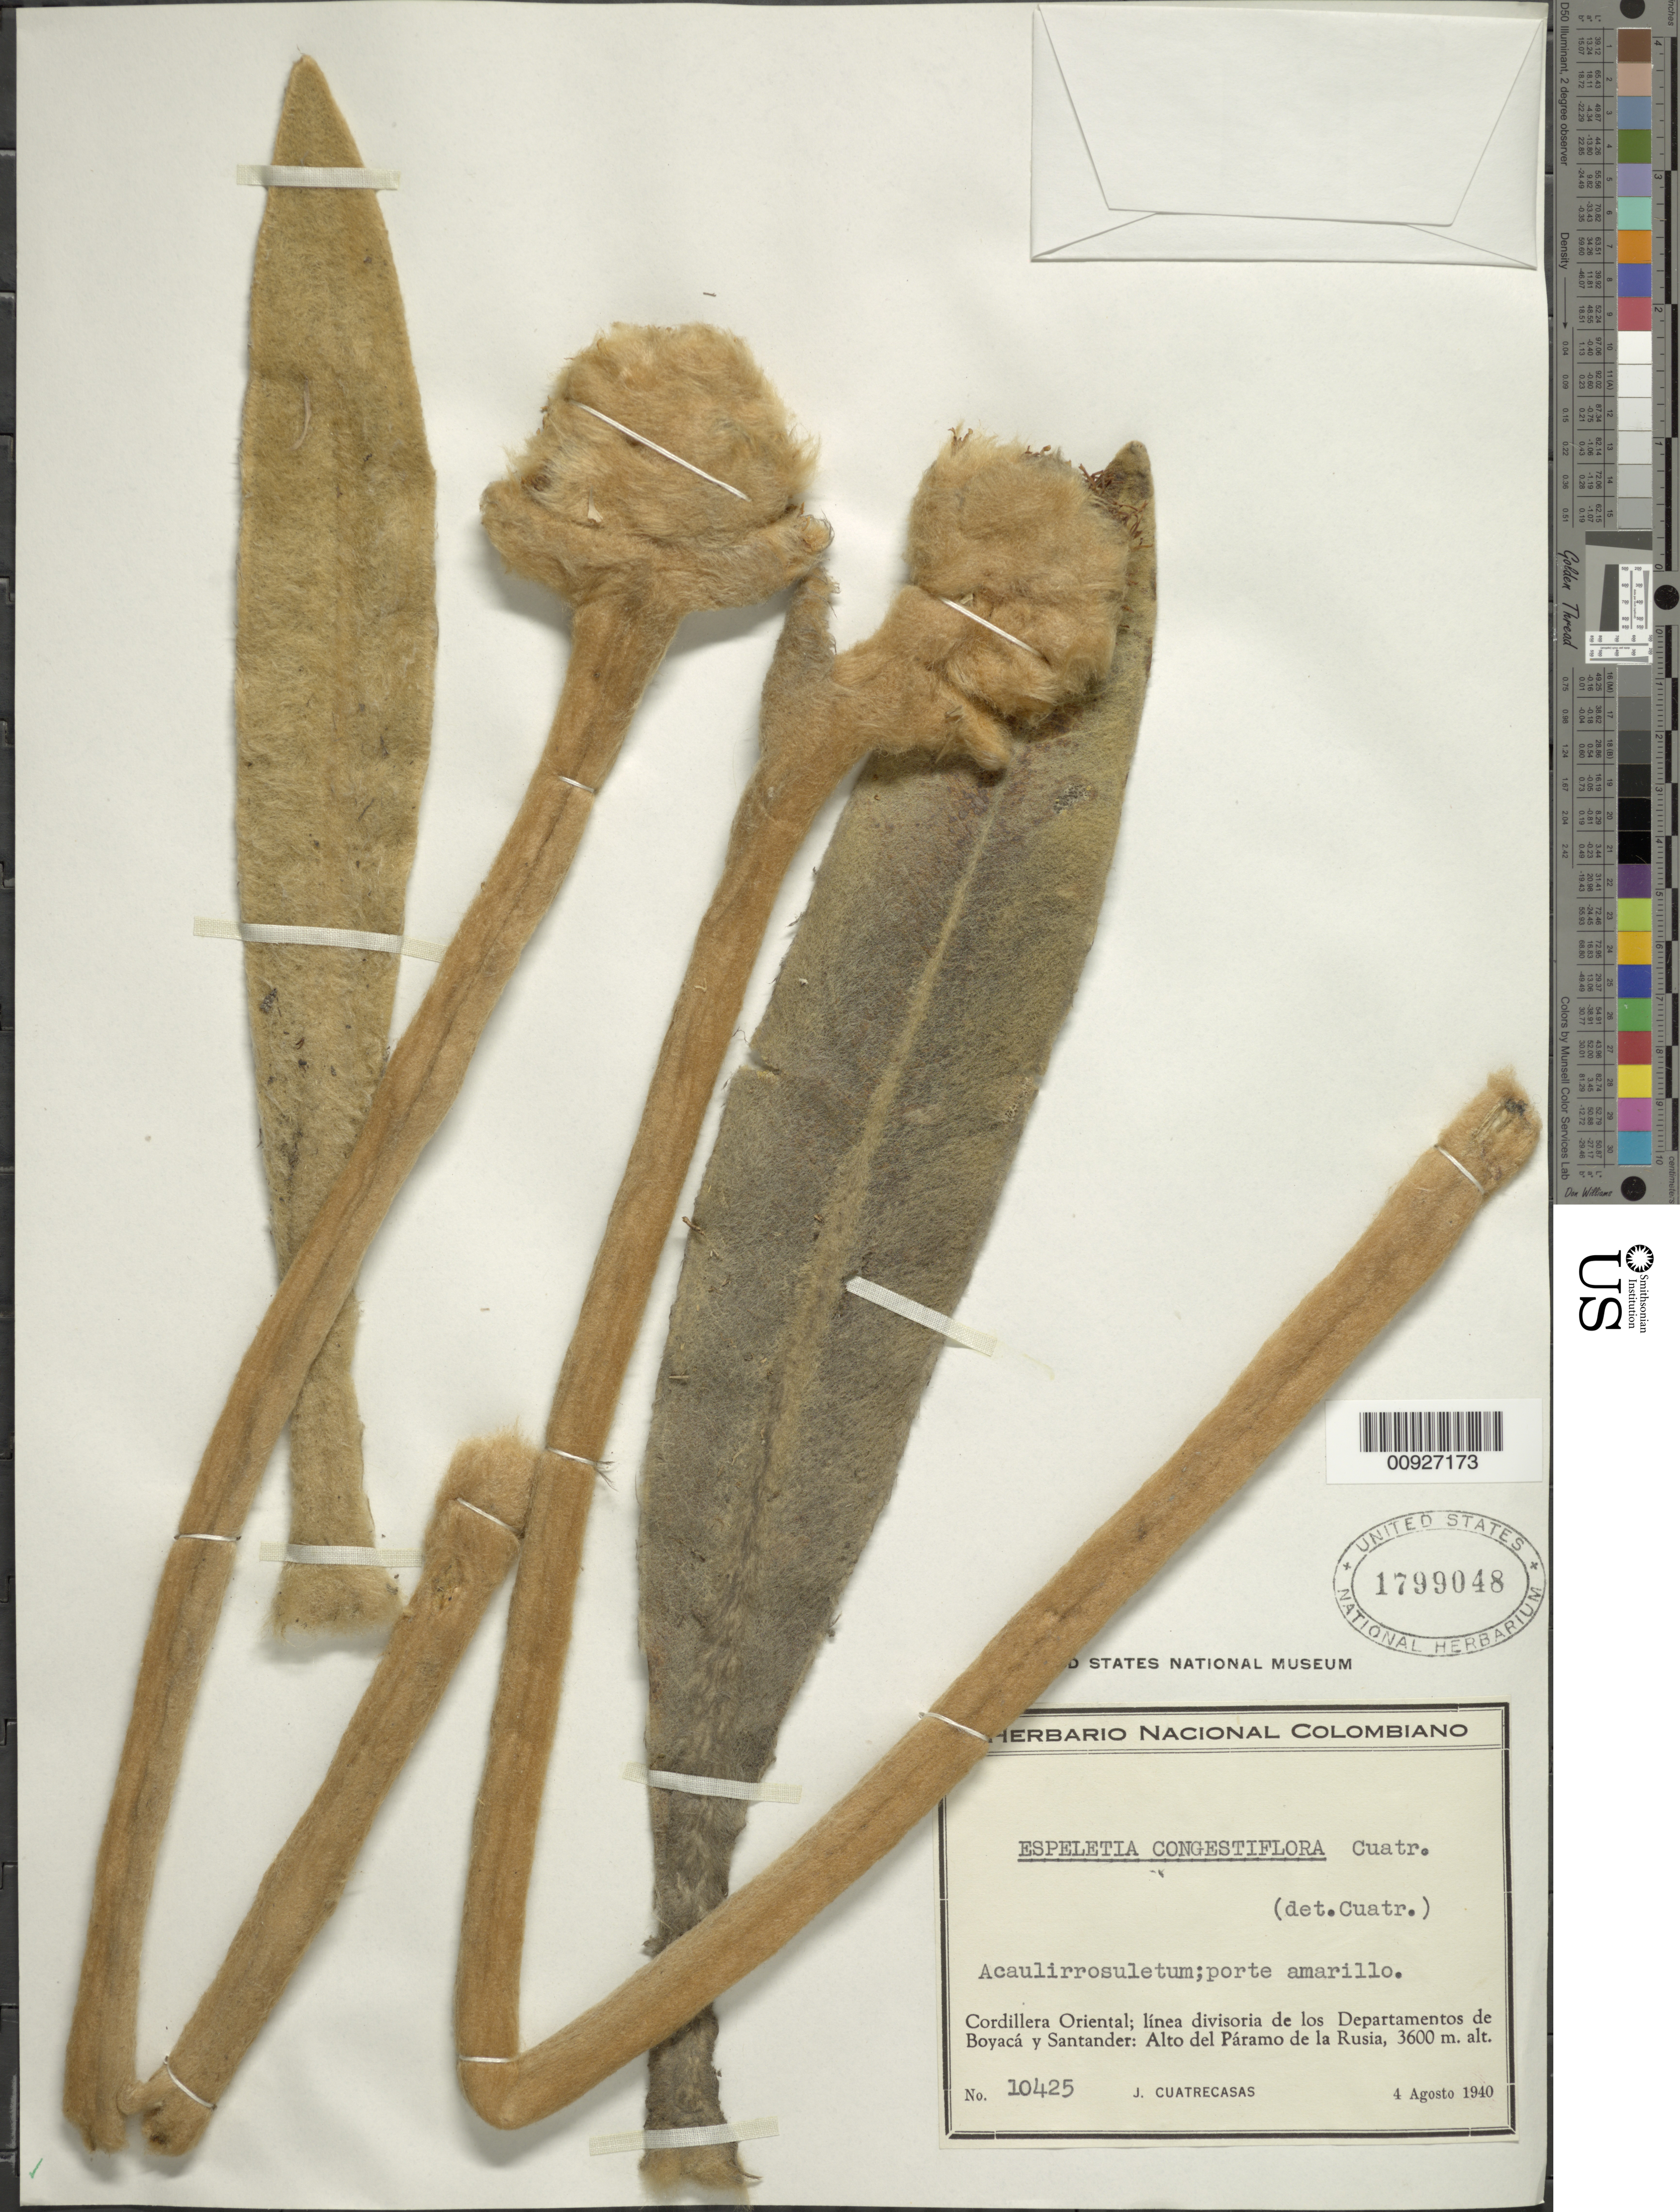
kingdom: Plantae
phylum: Tracheophyta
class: Magnoliopsida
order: Asterales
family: Asteraceae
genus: Espeletia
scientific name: Espeletia congestiflora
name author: Cuatrec.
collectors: J. Cuatrecasas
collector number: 10425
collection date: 1940-08-04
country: Colombia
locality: Cordillera Oriental; línea divisoria de los Departamentos de Boyacá y Santander: Alto del Páramo de la Rusia.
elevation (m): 3600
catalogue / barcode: US 1799048